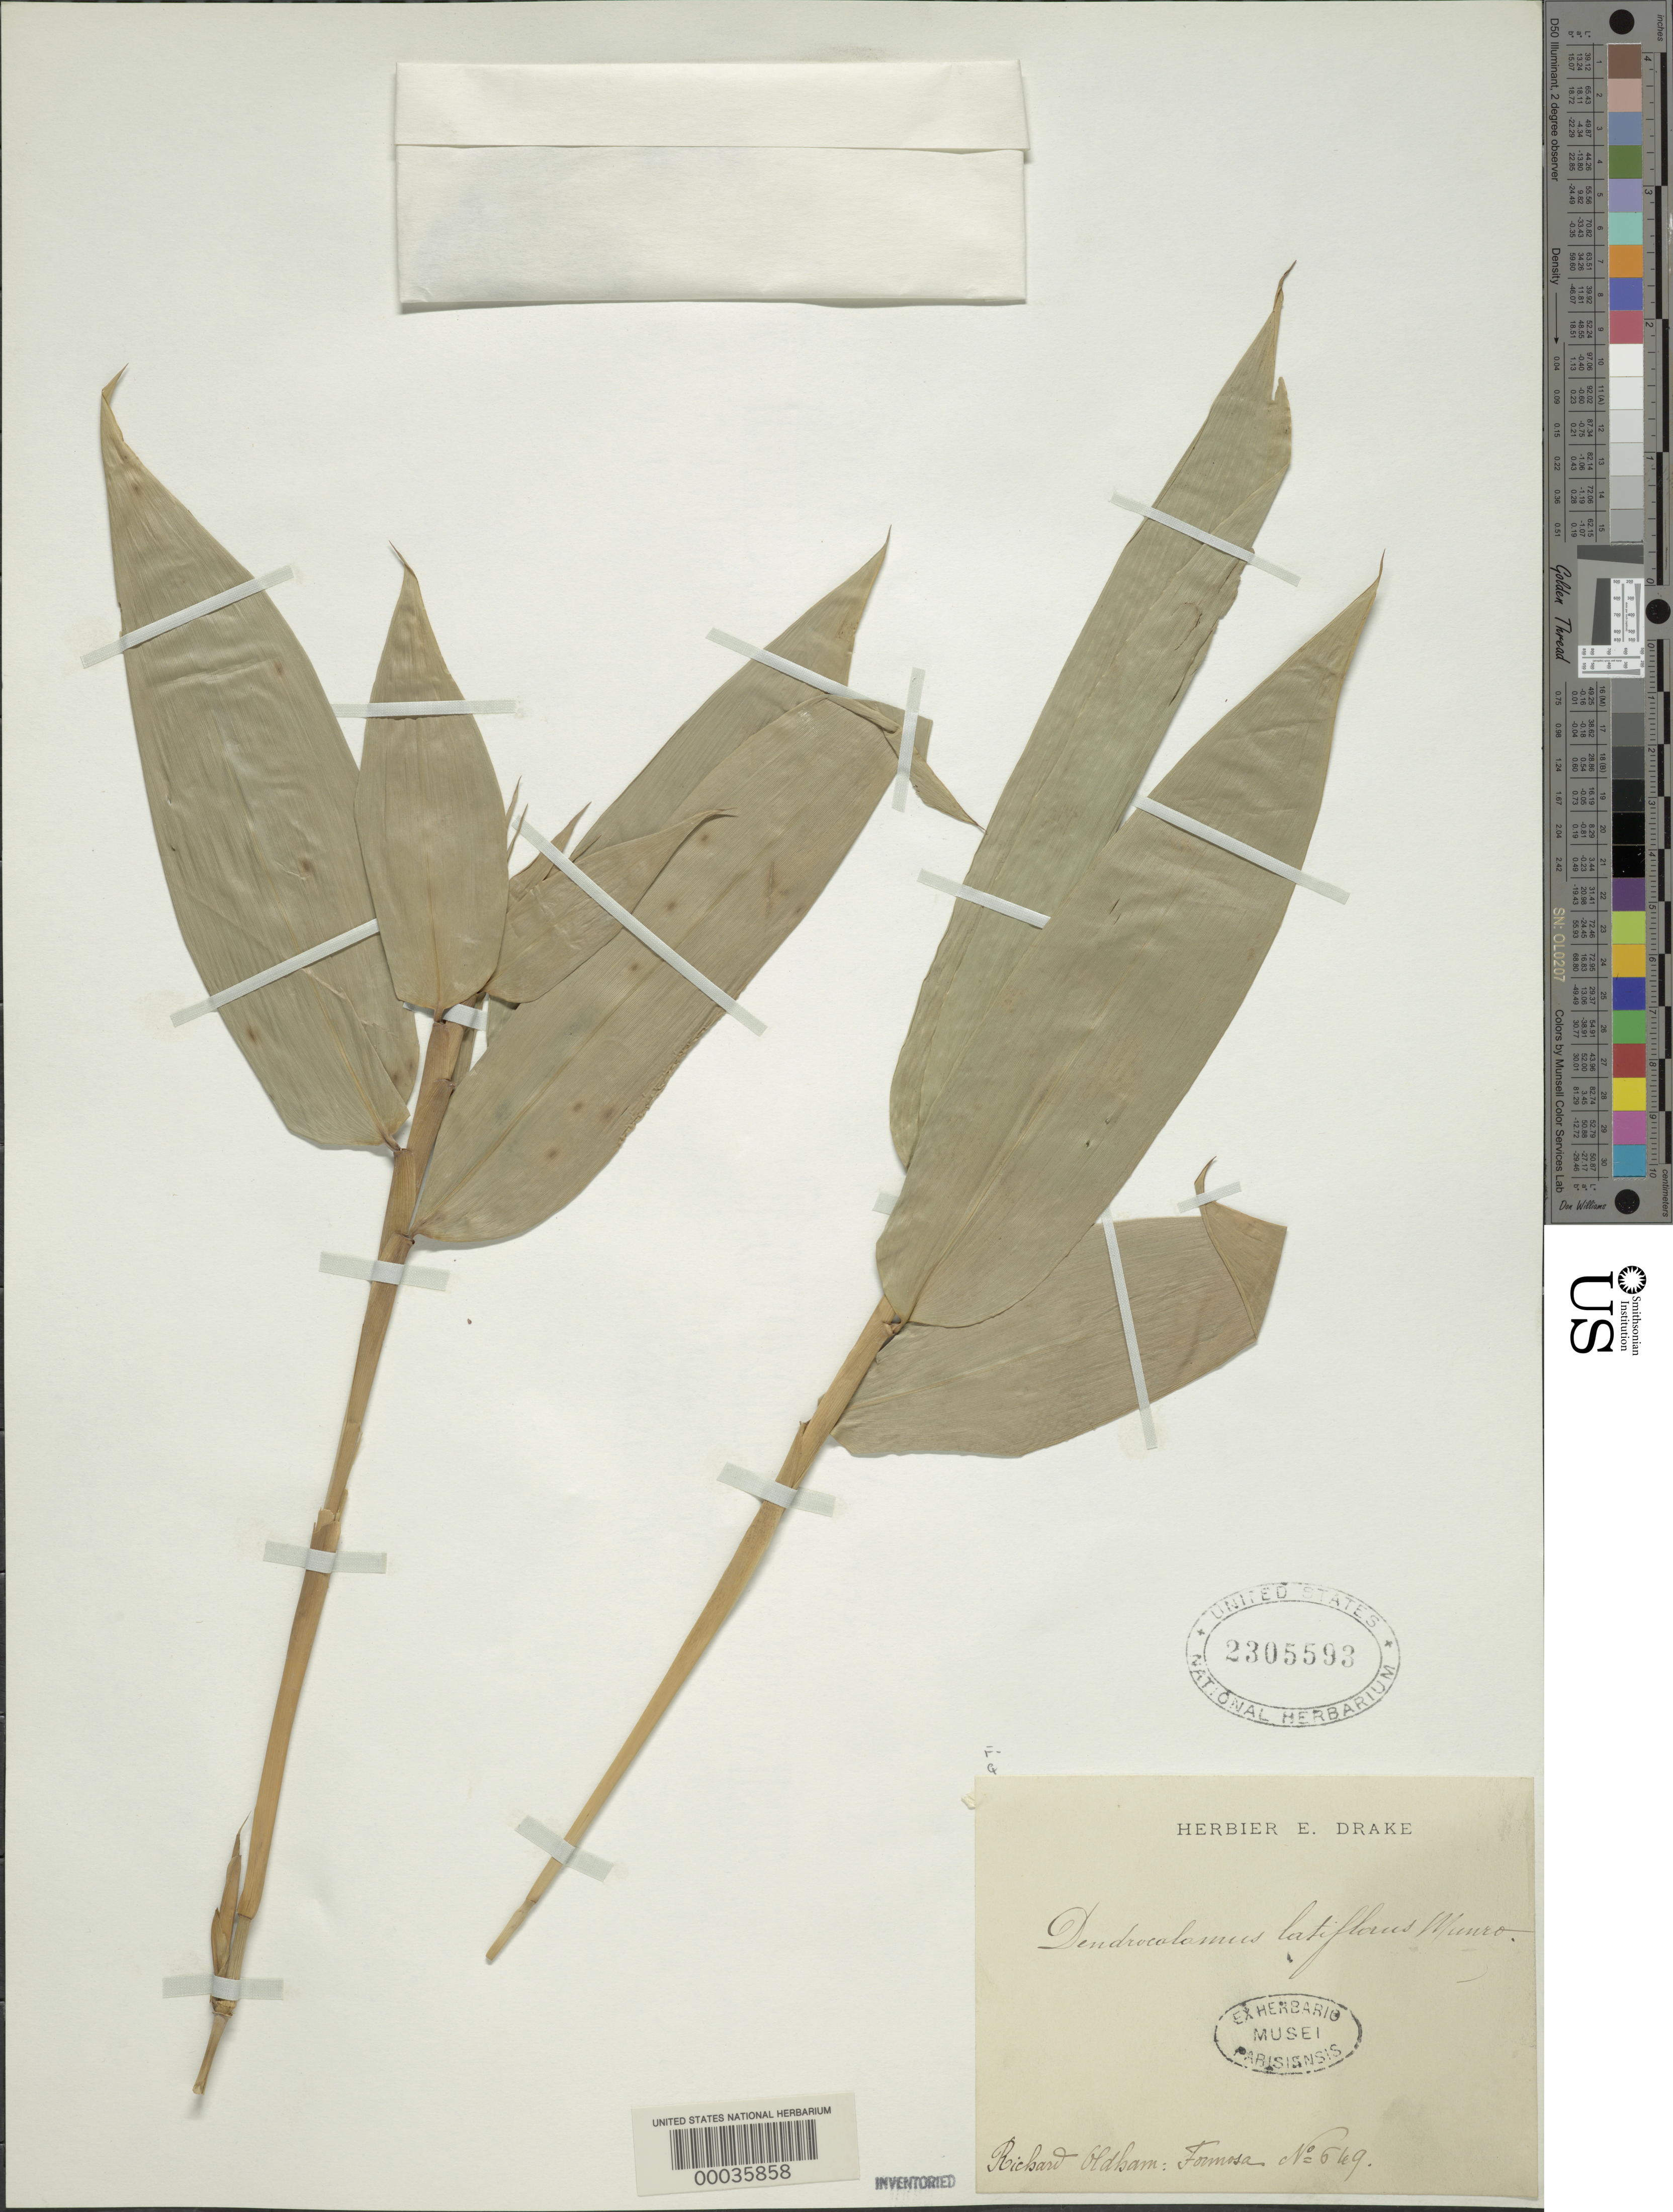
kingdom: Plantae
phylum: Tracheophyta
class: Liliopsida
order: Poales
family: Poaceae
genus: Dendrocalamus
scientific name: Dendrocalamus latiflorus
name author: Munro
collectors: R. Oldham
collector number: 649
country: Taiwan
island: Taiwan [Formosa]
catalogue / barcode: US 2305593